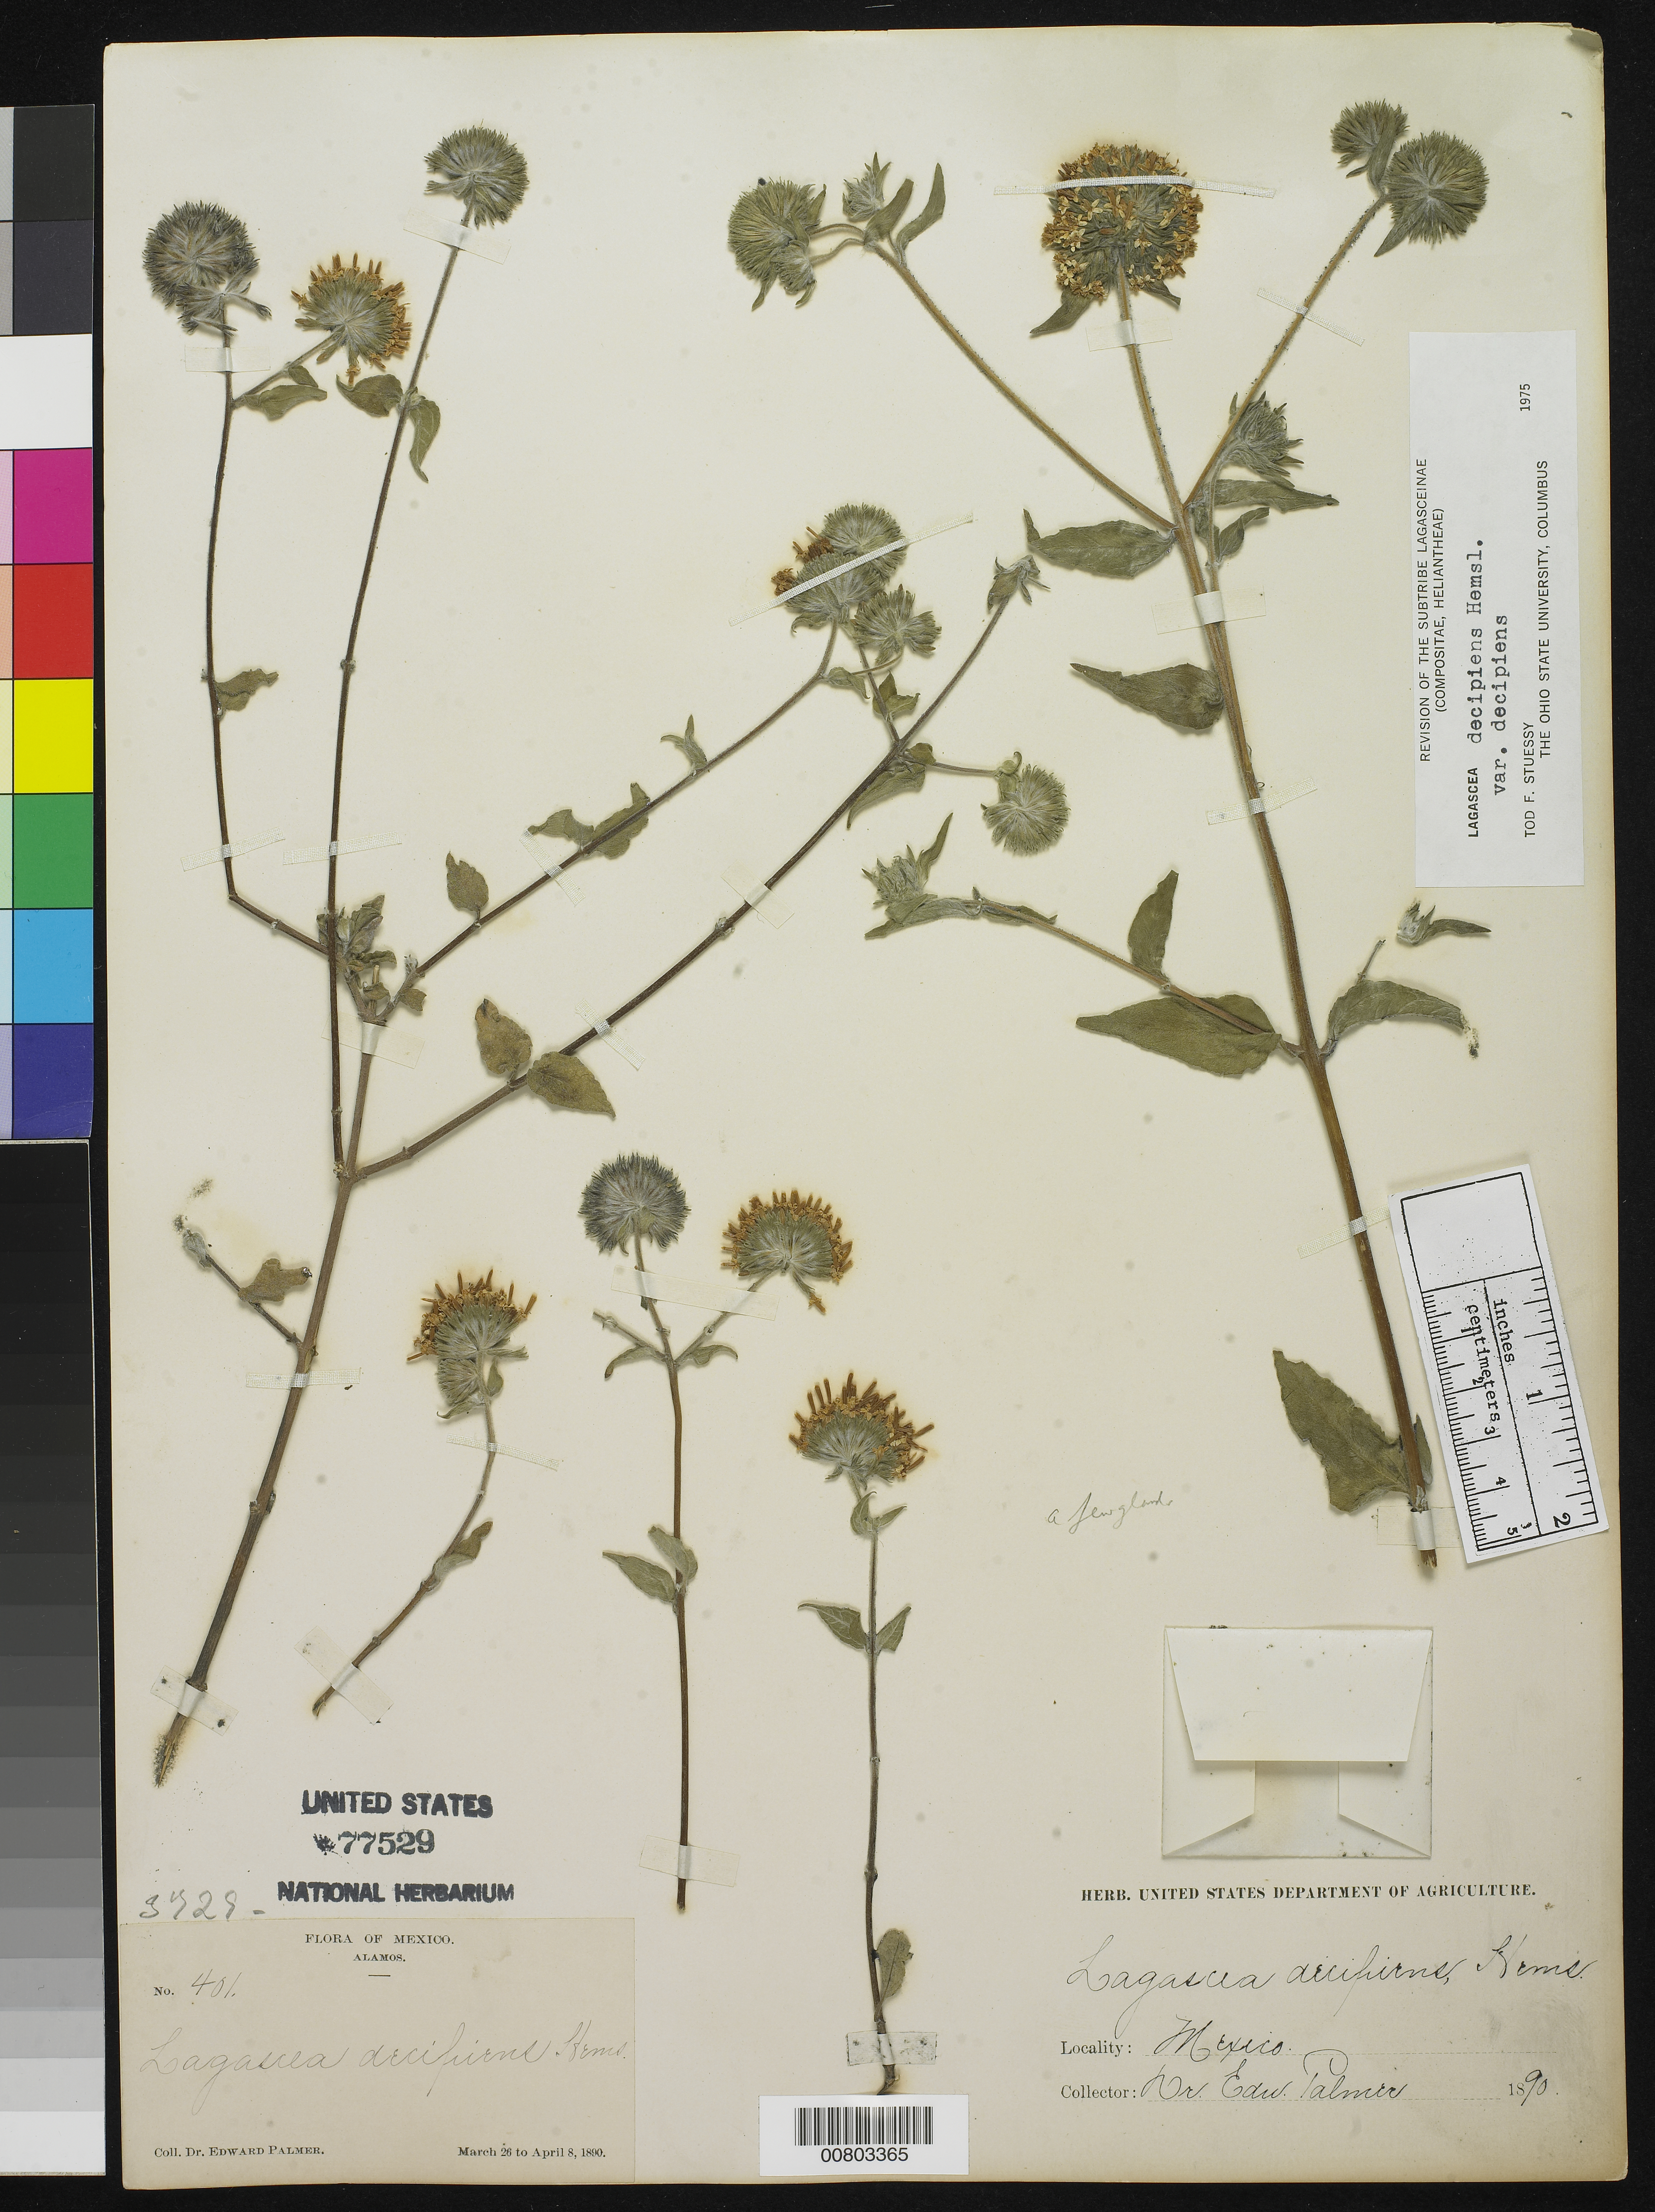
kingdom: Plantae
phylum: Tracheophyta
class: Magnoliopsida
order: Asterales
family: Asteraceae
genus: Lagascea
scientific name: Lagascea decipiens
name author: Hemsl.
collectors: E. Palmer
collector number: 401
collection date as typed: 26 Mar 1890 to 08 Apr 1890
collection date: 1890-03-26/1890-04-08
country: Mexico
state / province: Sonora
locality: Alamos, Sonora.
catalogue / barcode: US 77529